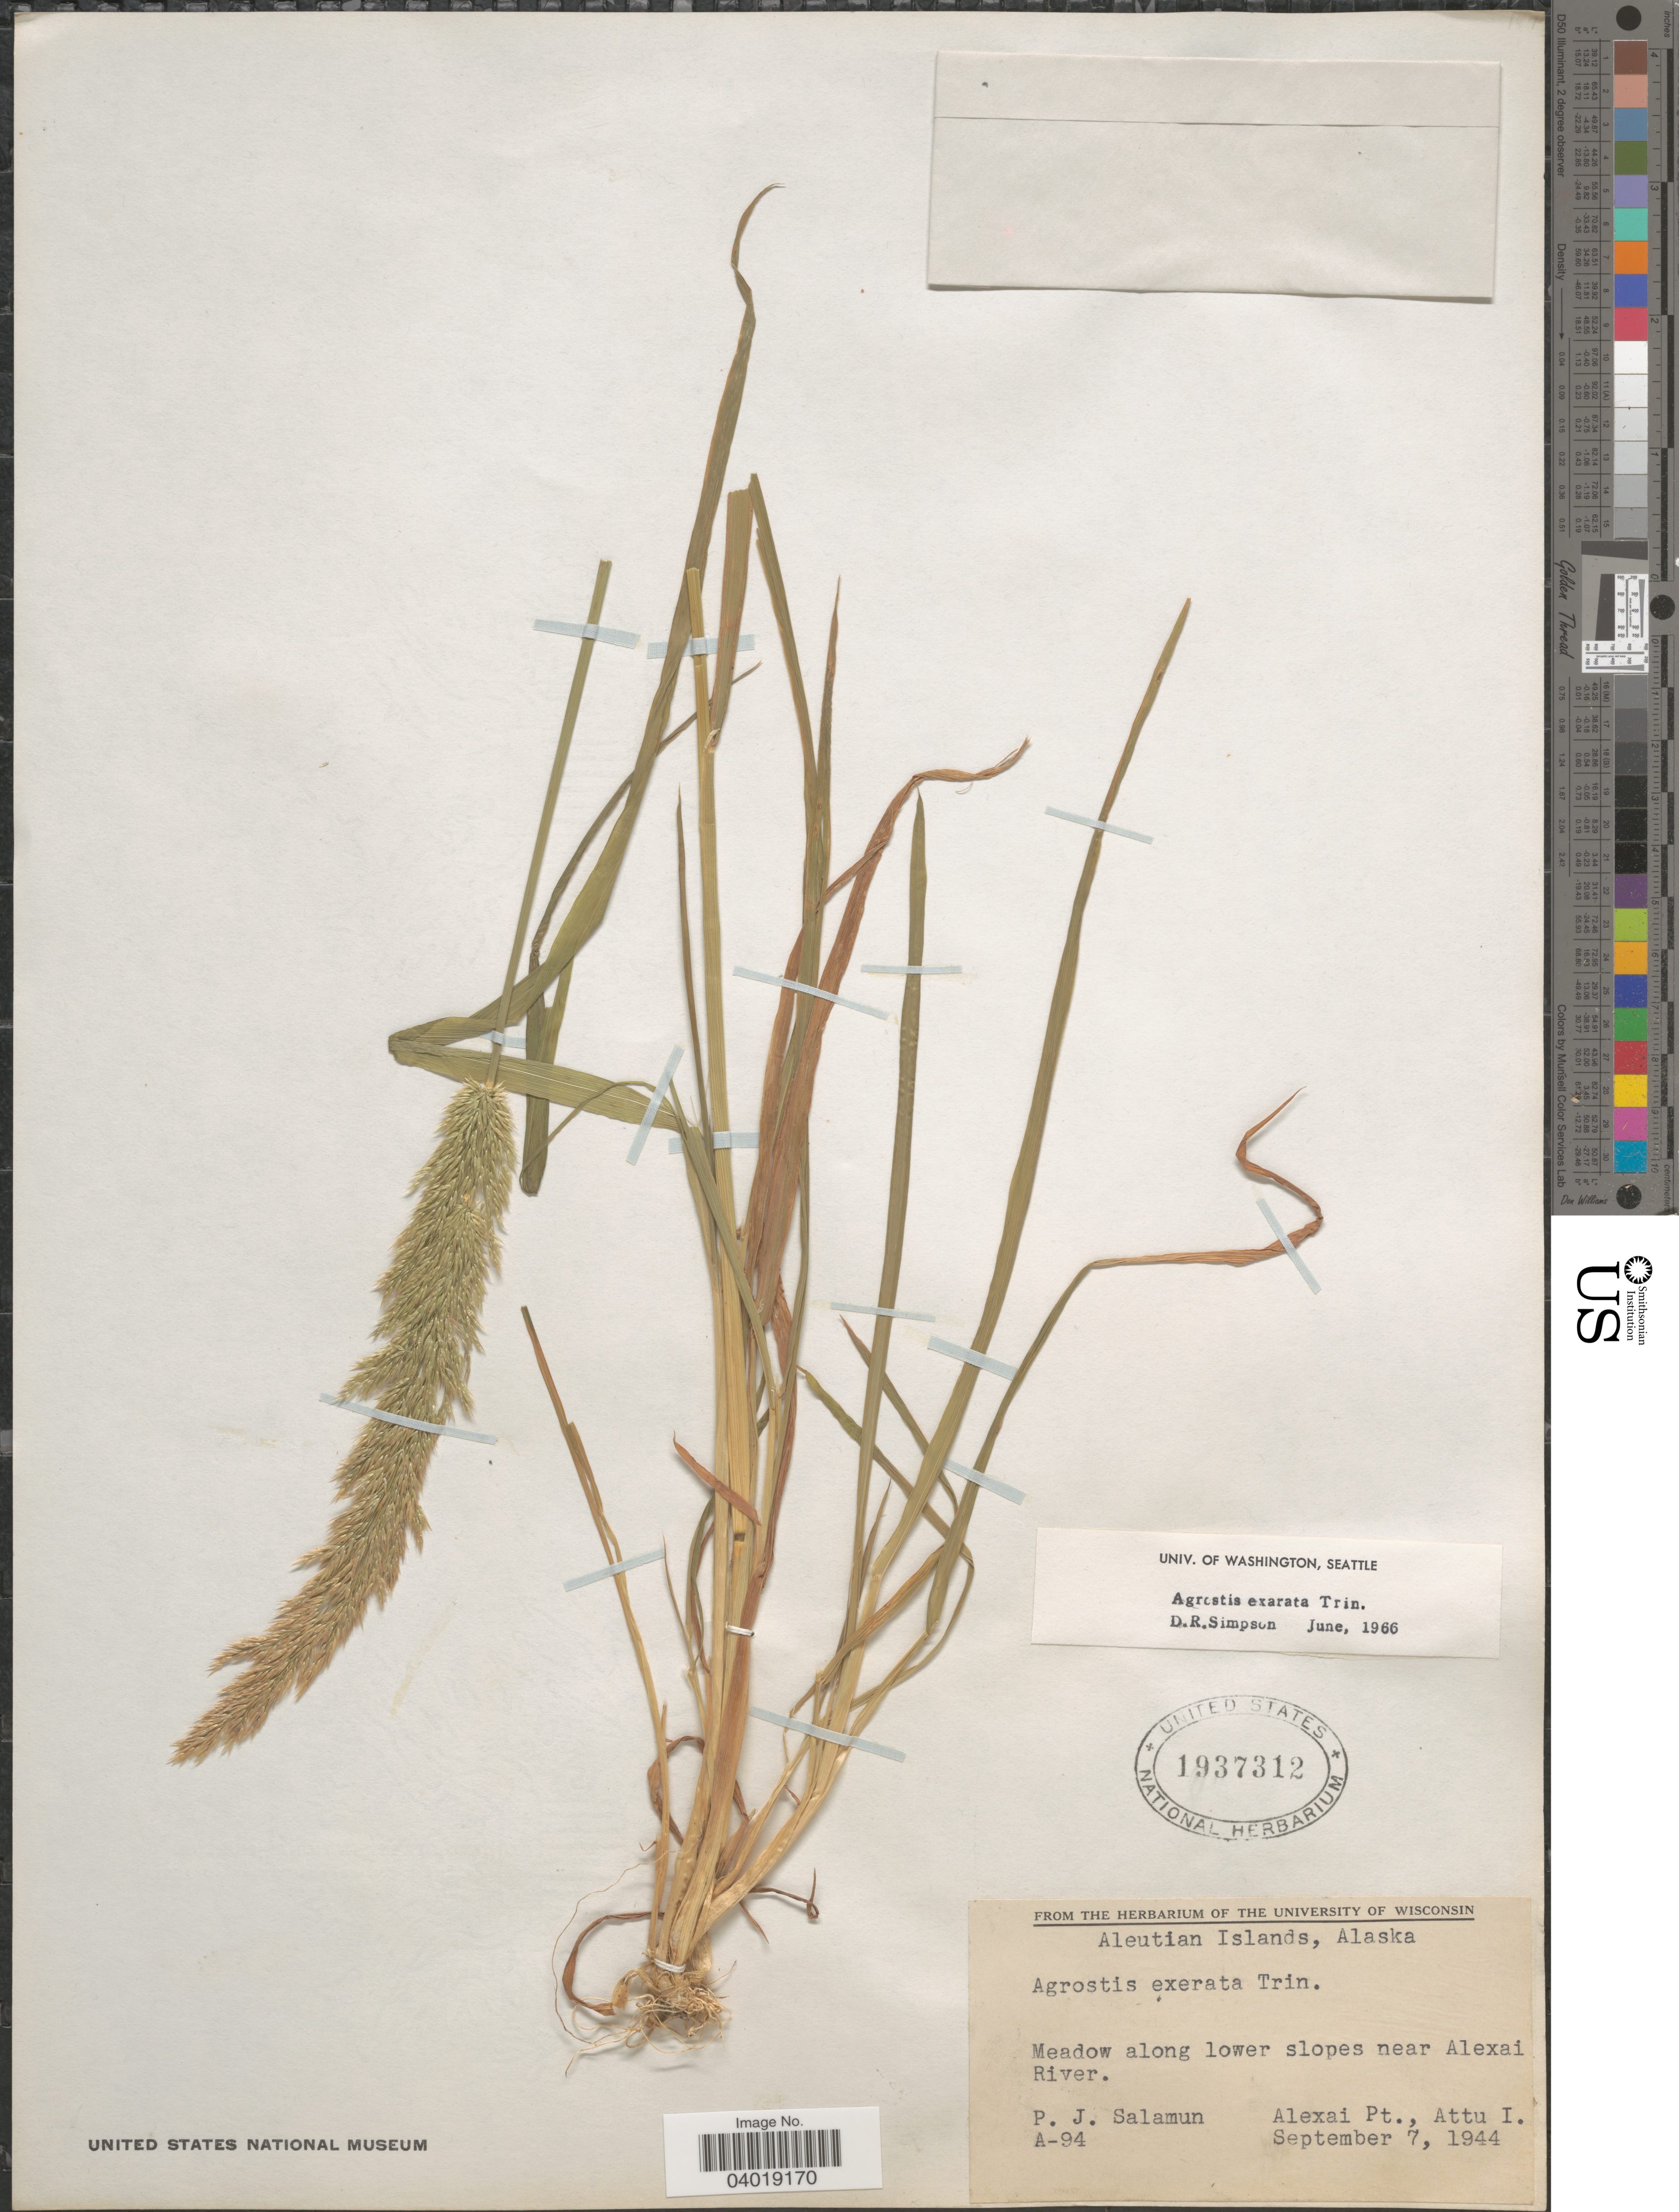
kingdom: Plantae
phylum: Tracheophyta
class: Liliopsida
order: Poales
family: Poaceae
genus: Agrostis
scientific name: Agrostis exarata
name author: Trin.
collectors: P. Salamun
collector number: A-94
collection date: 1944-09-07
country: United States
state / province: Alaska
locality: Aleutian Islands. Meadow along lower slopes near Alexai River. Alexai Pt., Attu I.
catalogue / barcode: US 1937312